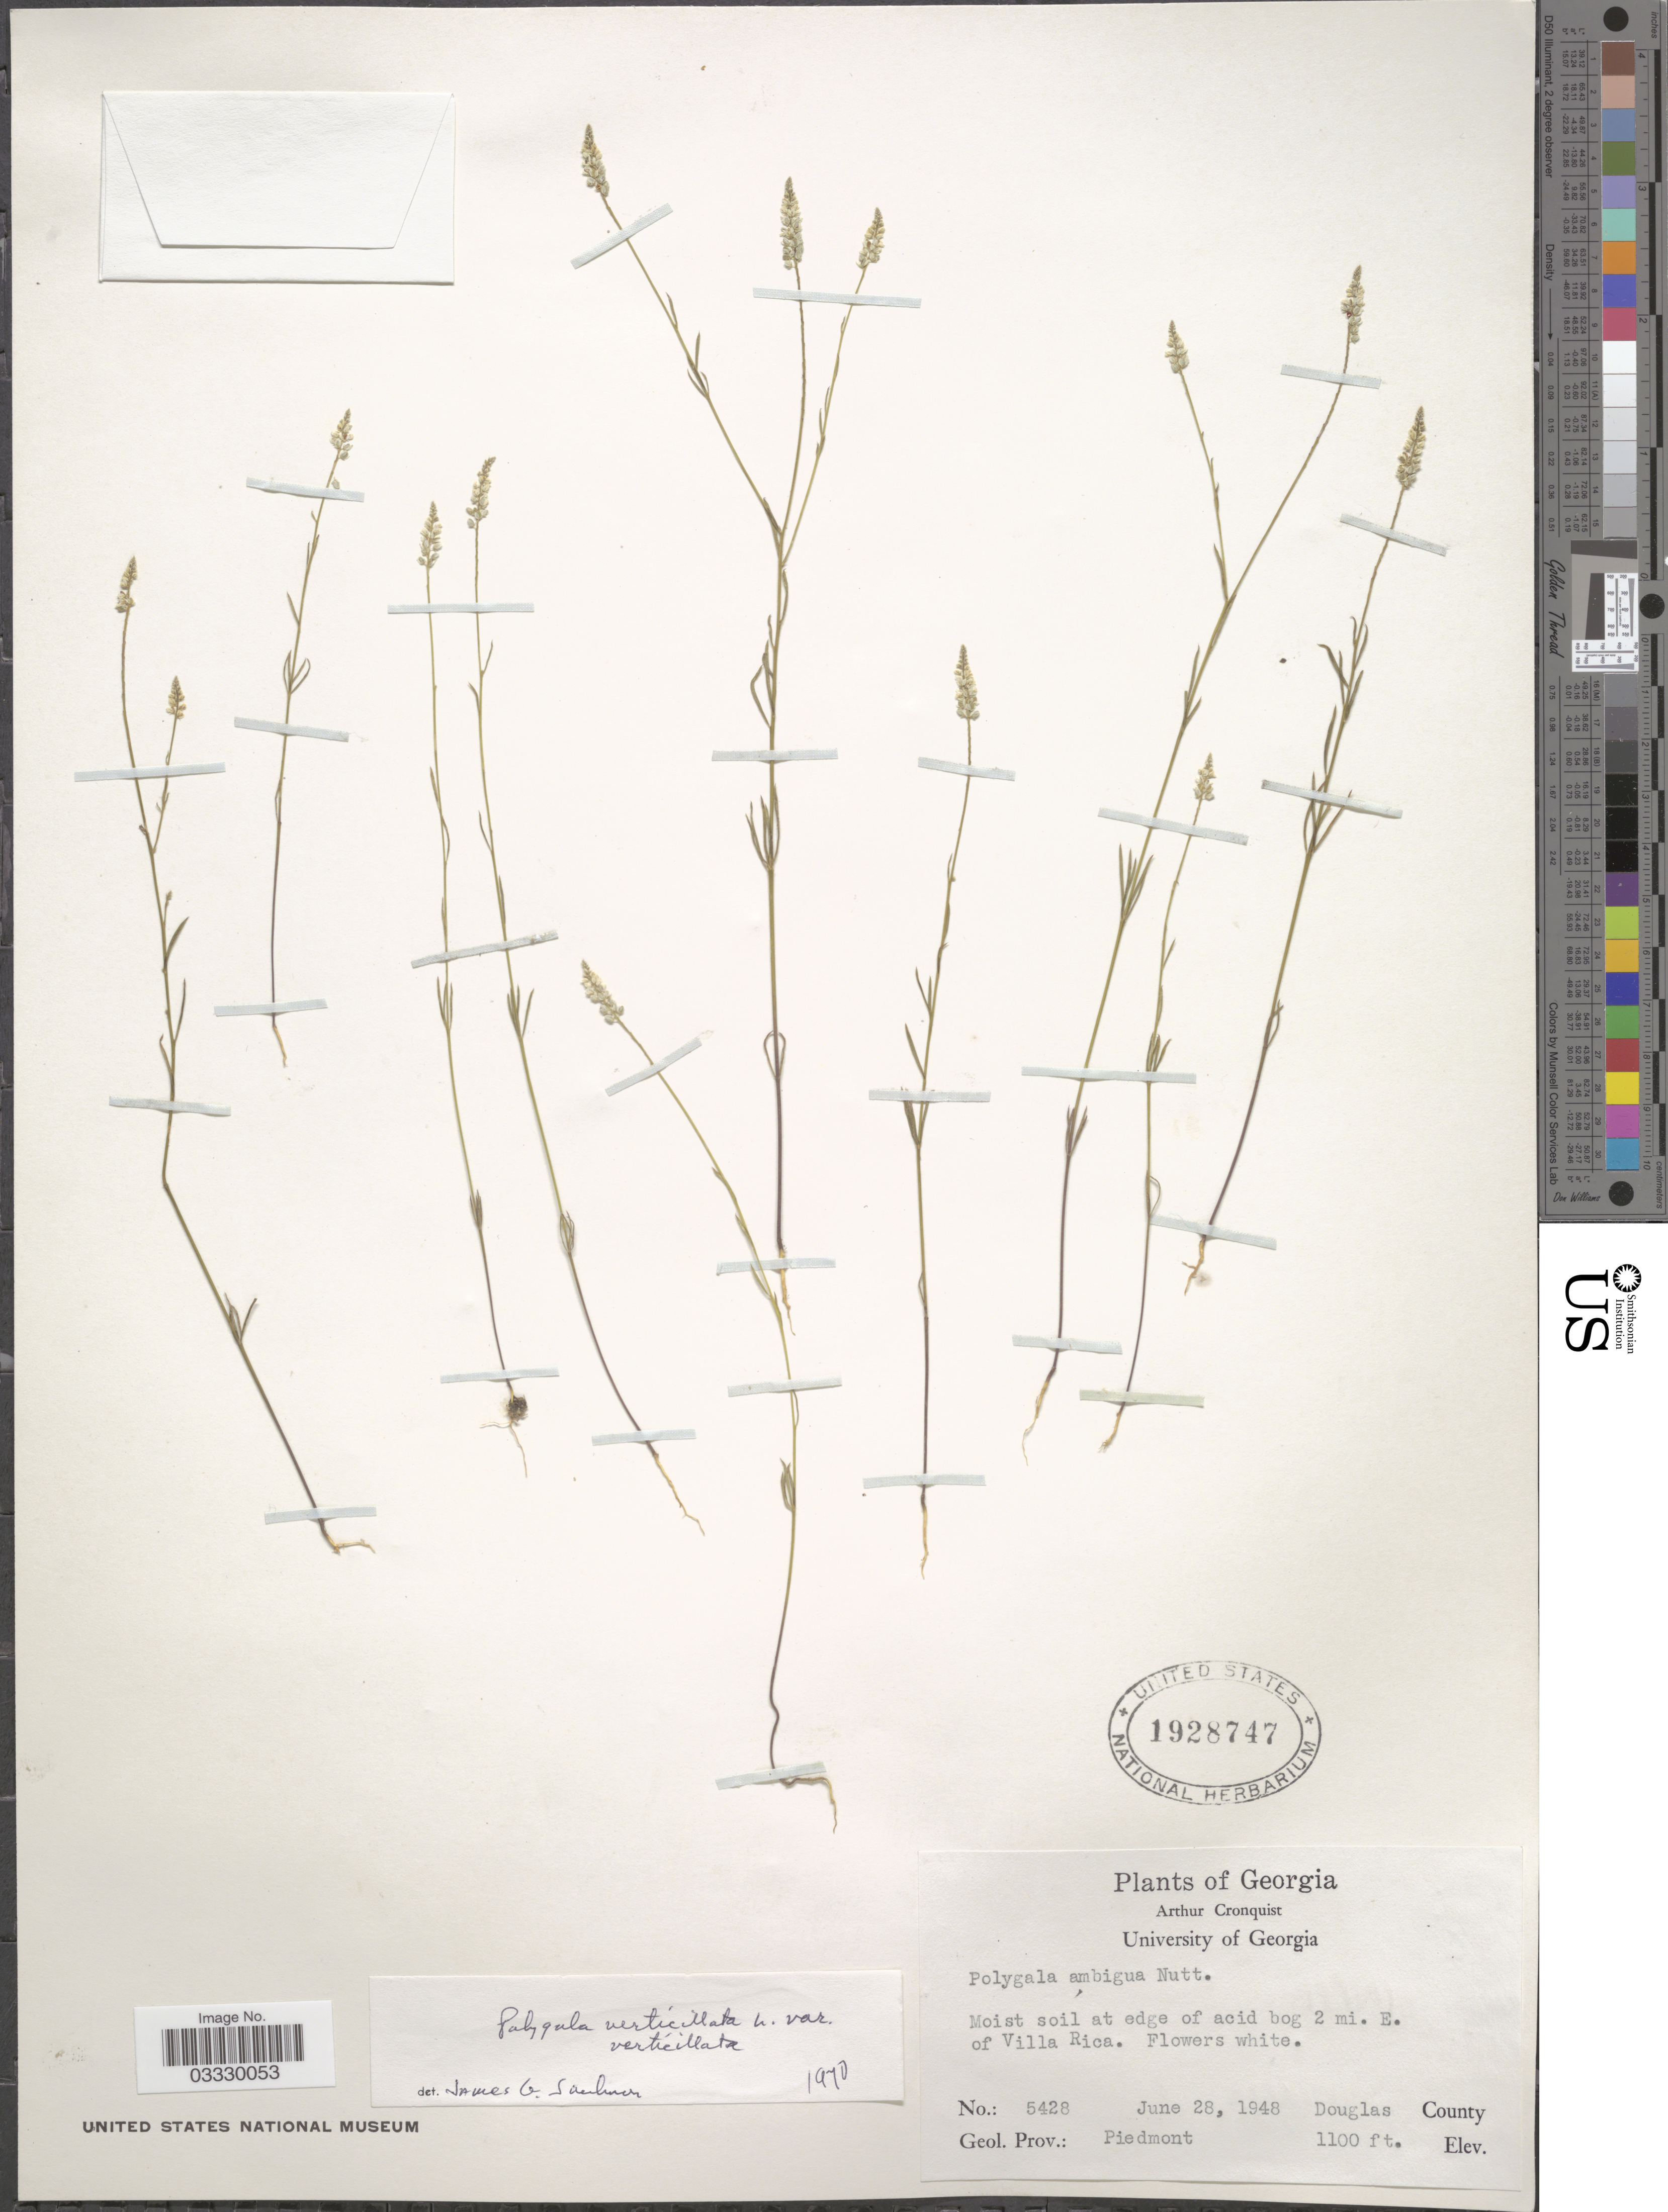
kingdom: Plantae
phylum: Tracheophyta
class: Magnoliopsida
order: Fabales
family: Polygalaceae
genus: Polygala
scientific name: Polygala ambigua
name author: Nutt.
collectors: A. J. Cronquist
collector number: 5428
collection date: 1948-06-28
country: United States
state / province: Georgia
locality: Moist soil at edge of acid bog 2 mi. E. of Villa Rica. Douglas County. Geol. Prov.: Piedmont.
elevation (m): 335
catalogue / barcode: US 1928747